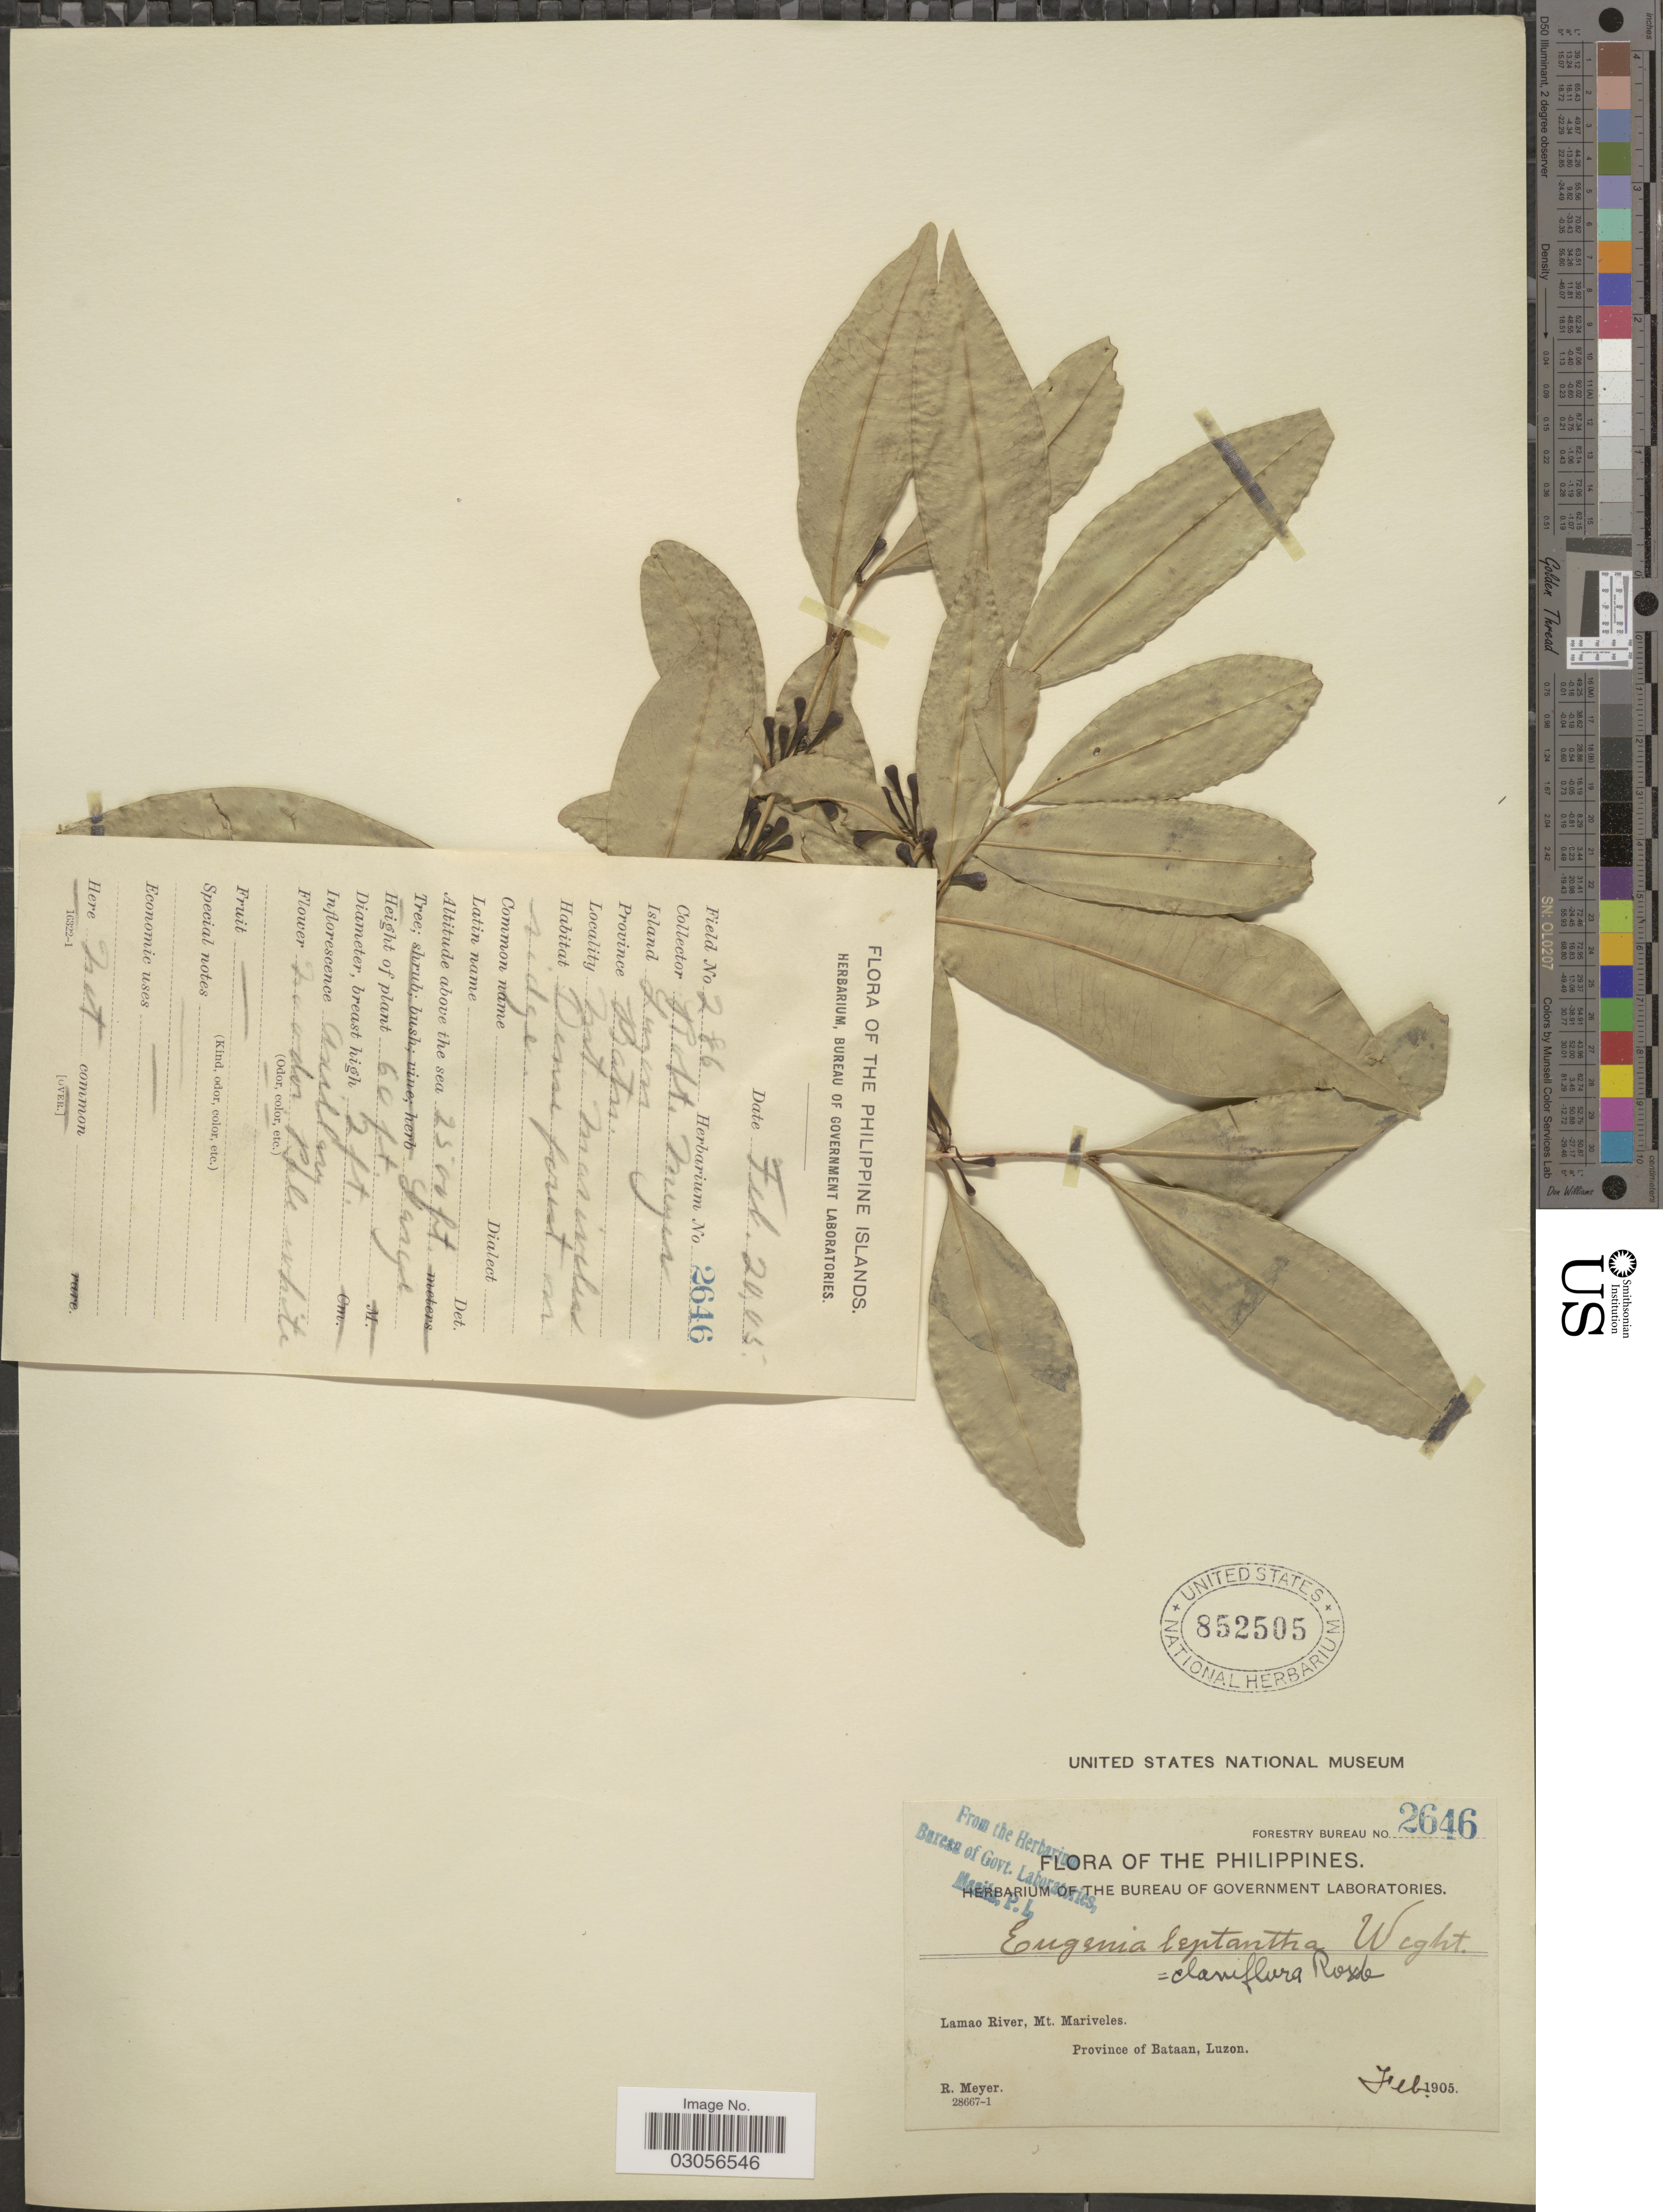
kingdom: Plantae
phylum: Tracheophyta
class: Magnoliopsida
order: Myrtales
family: Myrtaceae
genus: Syzygium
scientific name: Syzygium claviflorum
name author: (Roxb.) Wall. ex Steud.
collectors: R. Meyer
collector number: Forestry Bureau 2646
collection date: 1905-02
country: Philippines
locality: Lamao River, Mt. Mariveles. Province of Bataan, Luzon.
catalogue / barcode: US 852505